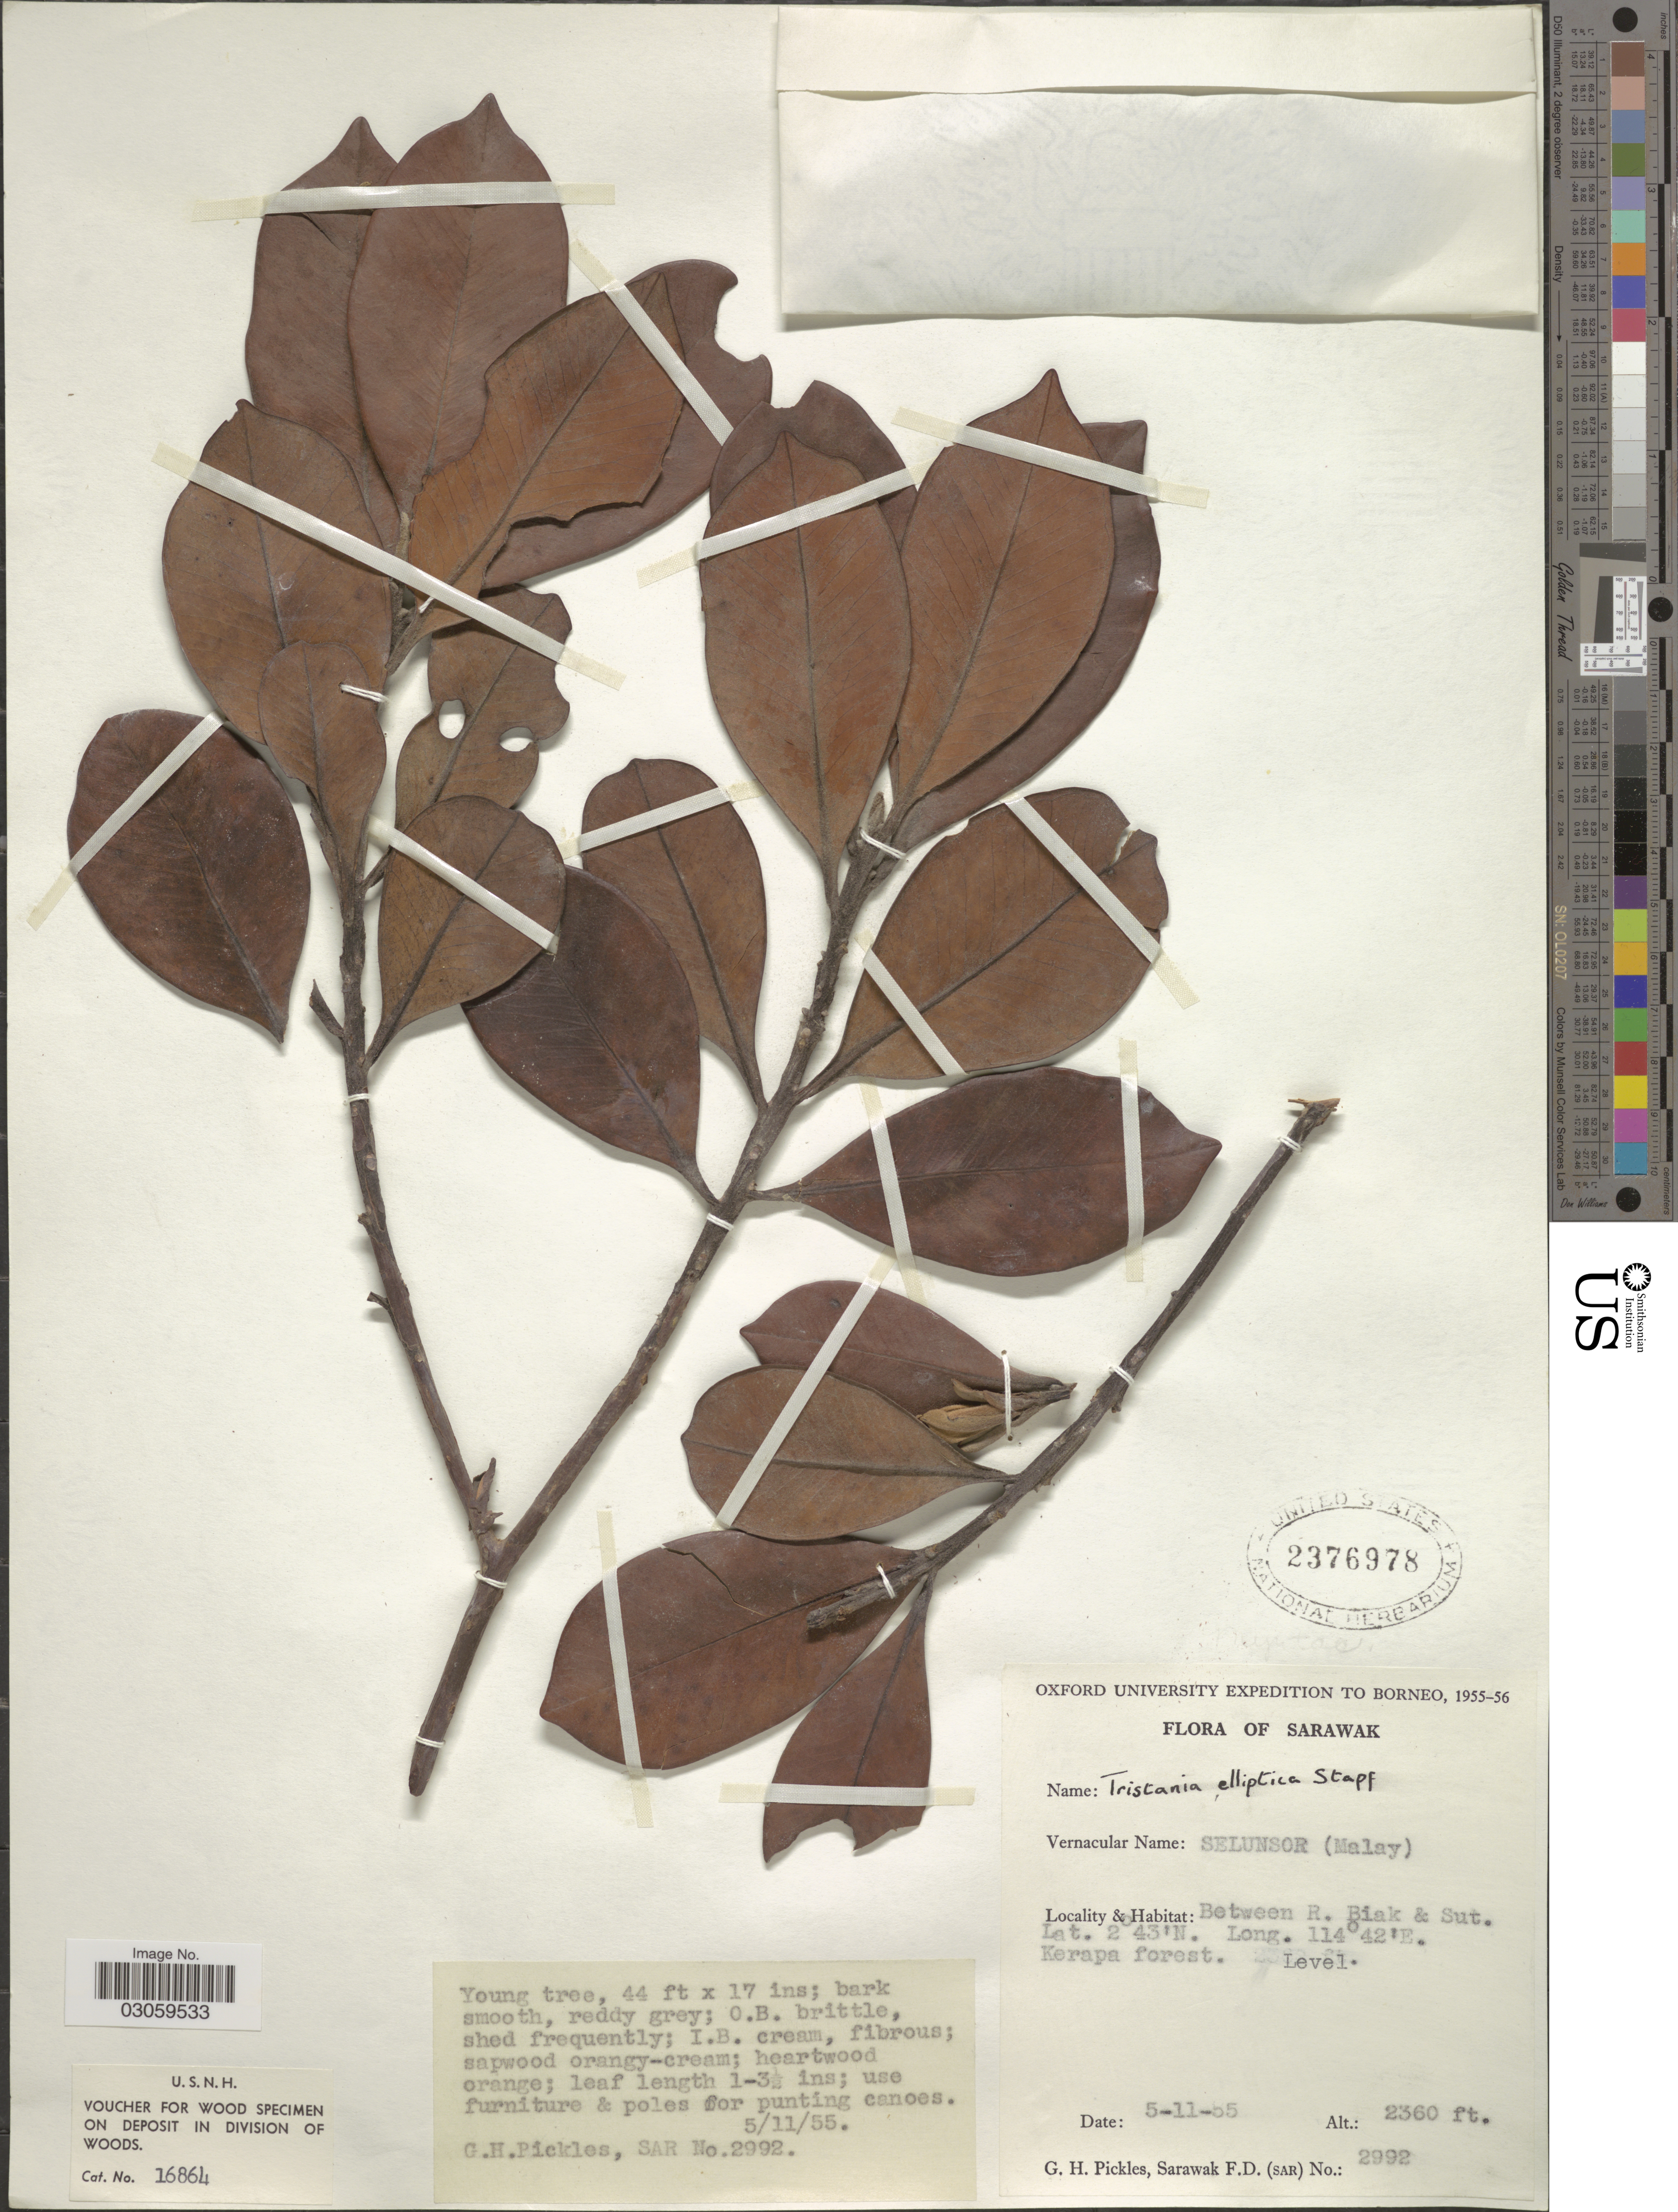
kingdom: Plantae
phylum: Tracheophyta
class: Magnoliopsida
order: Myrtales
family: Myrtaceae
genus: Tristaniopsis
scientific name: Tristaniopsis elliptica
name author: (Stapf) P.G. Wilson & J. T. Waterh.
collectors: G. Pickles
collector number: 2992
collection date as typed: Transcribed d/m/y: 5/11/55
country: Malaysia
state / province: Sarawak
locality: Borneo. Between R. Biak & Sut. Kerapa forest.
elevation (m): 719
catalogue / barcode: US 2376978